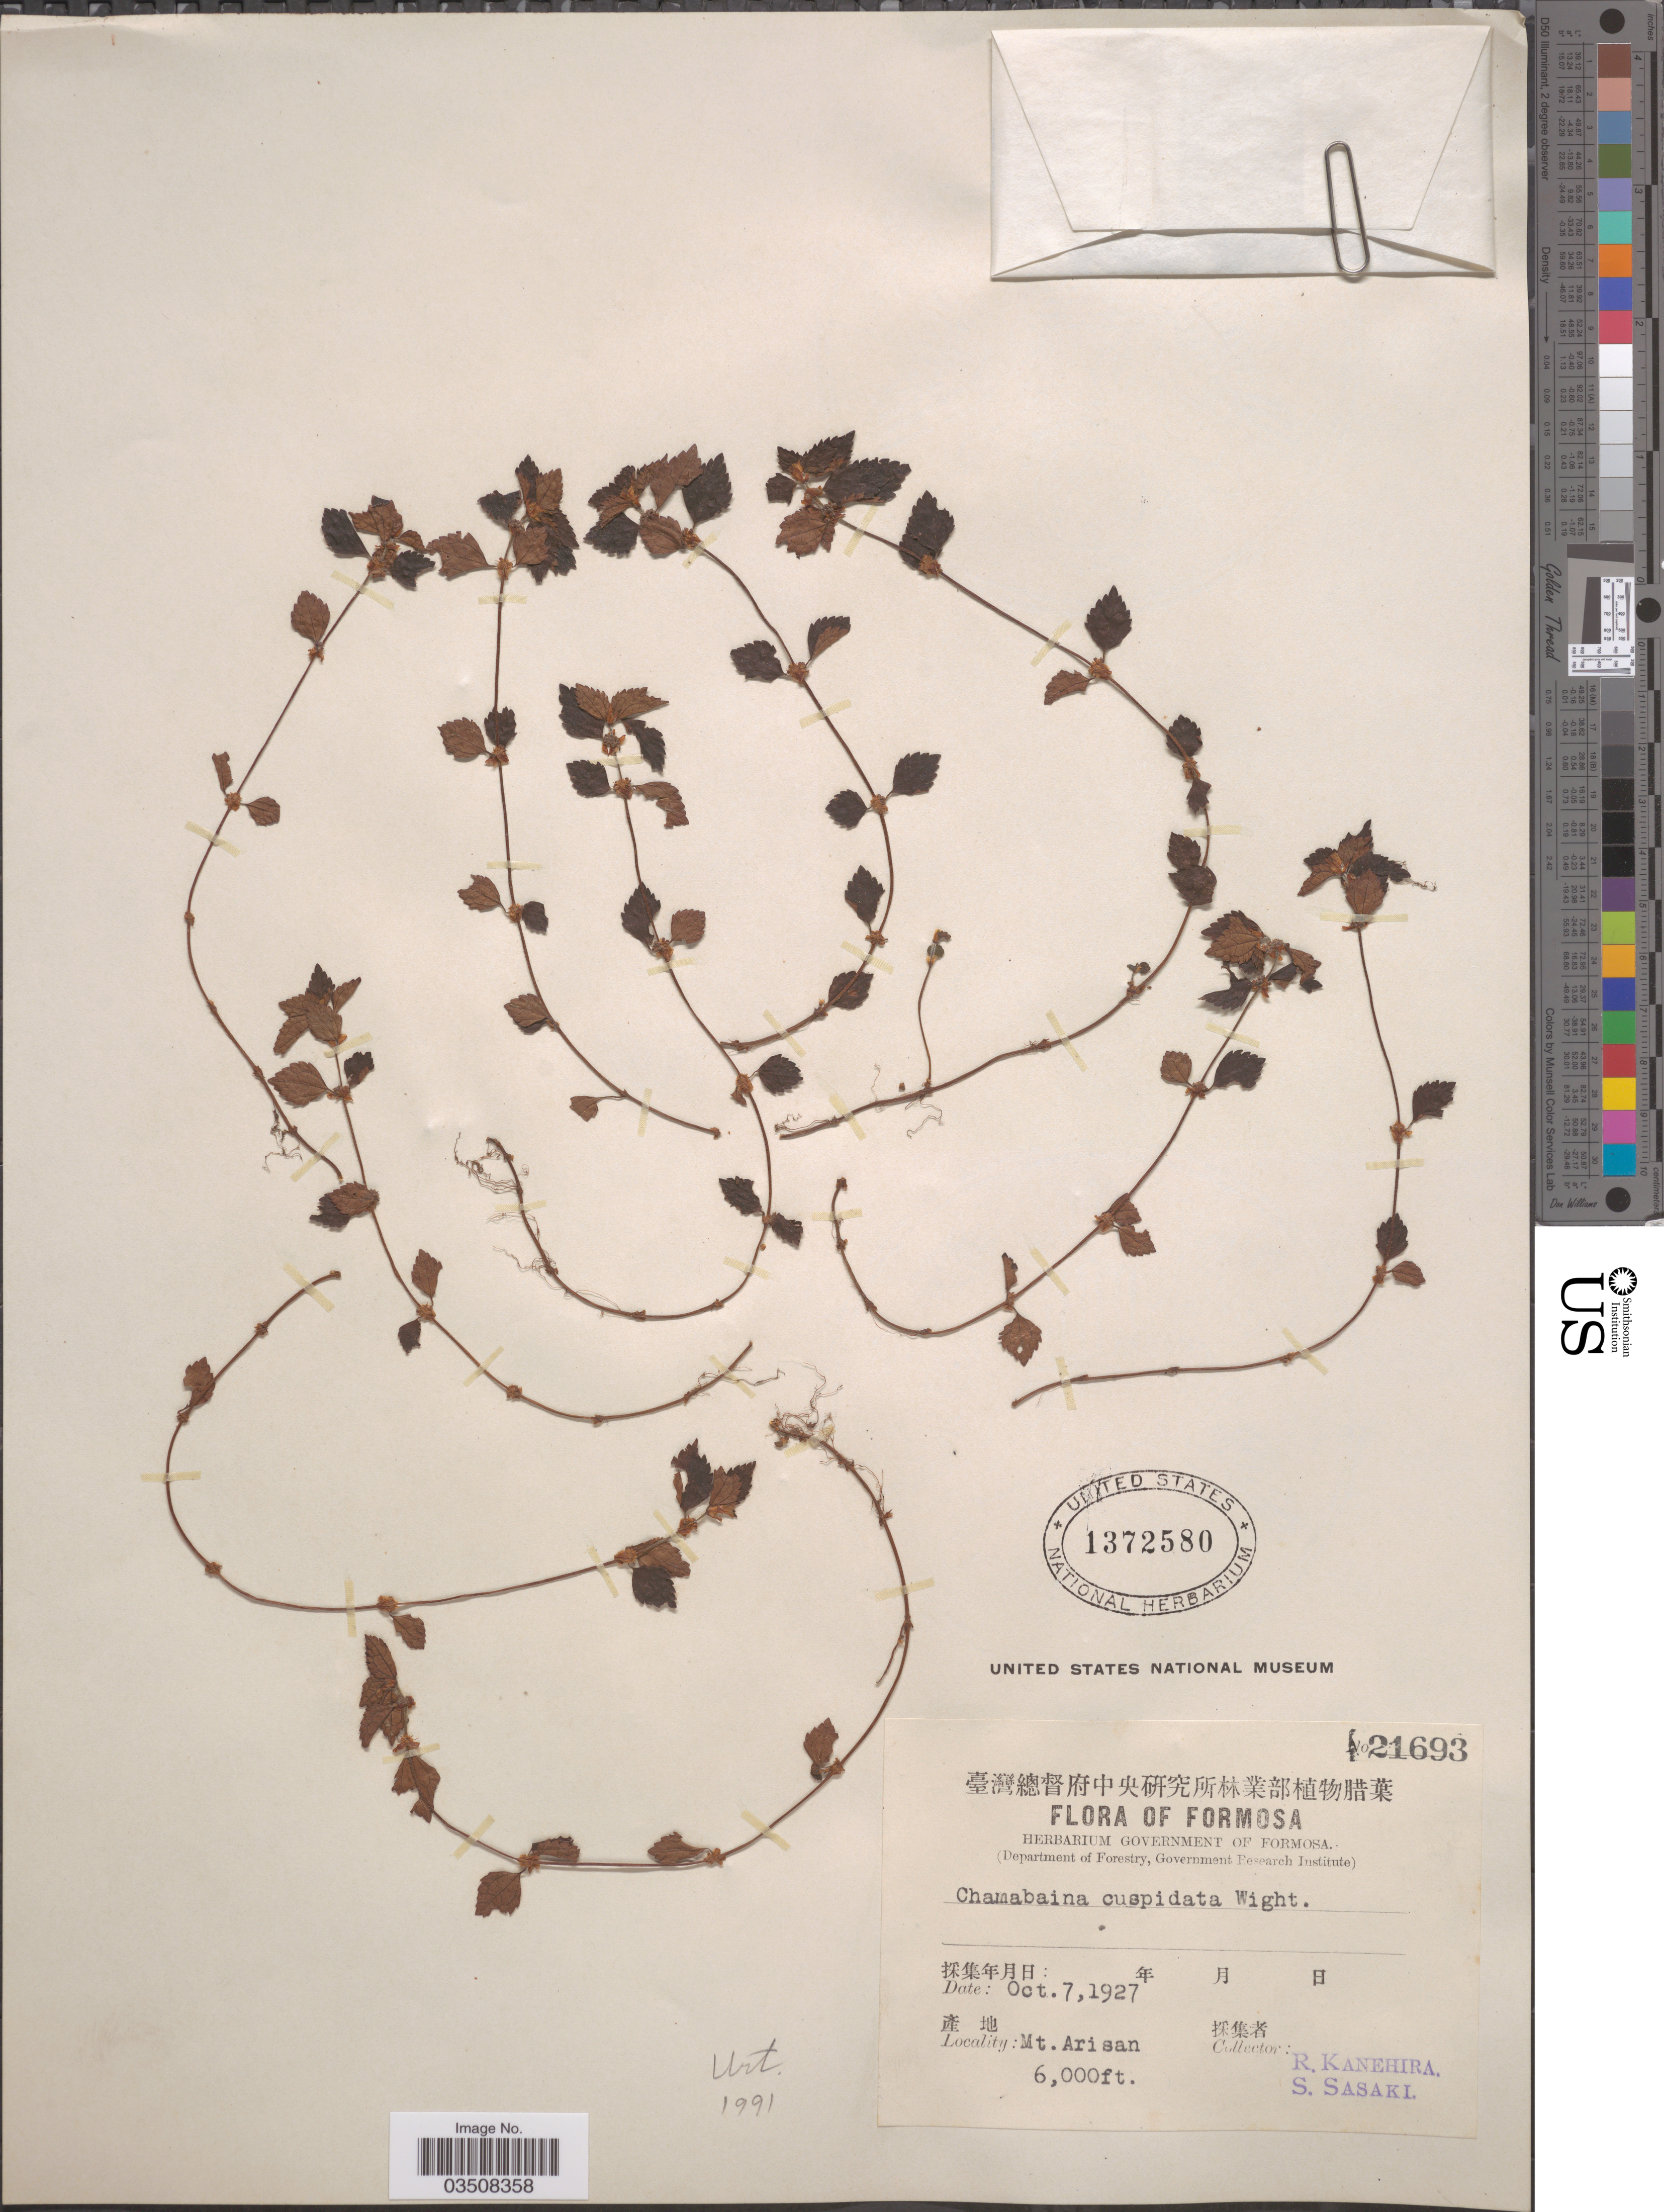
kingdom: Plantae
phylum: Tracheophyta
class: Magnoliopsida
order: Rosales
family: Urticaceae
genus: Chamabainia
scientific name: Chamabainia cuspidata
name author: Wight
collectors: R. Kanehira & S. Sasaki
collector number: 21693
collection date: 1927-10-07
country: Taiwan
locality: Formosa. Mt. Arisan.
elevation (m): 1829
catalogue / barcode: US 1372580